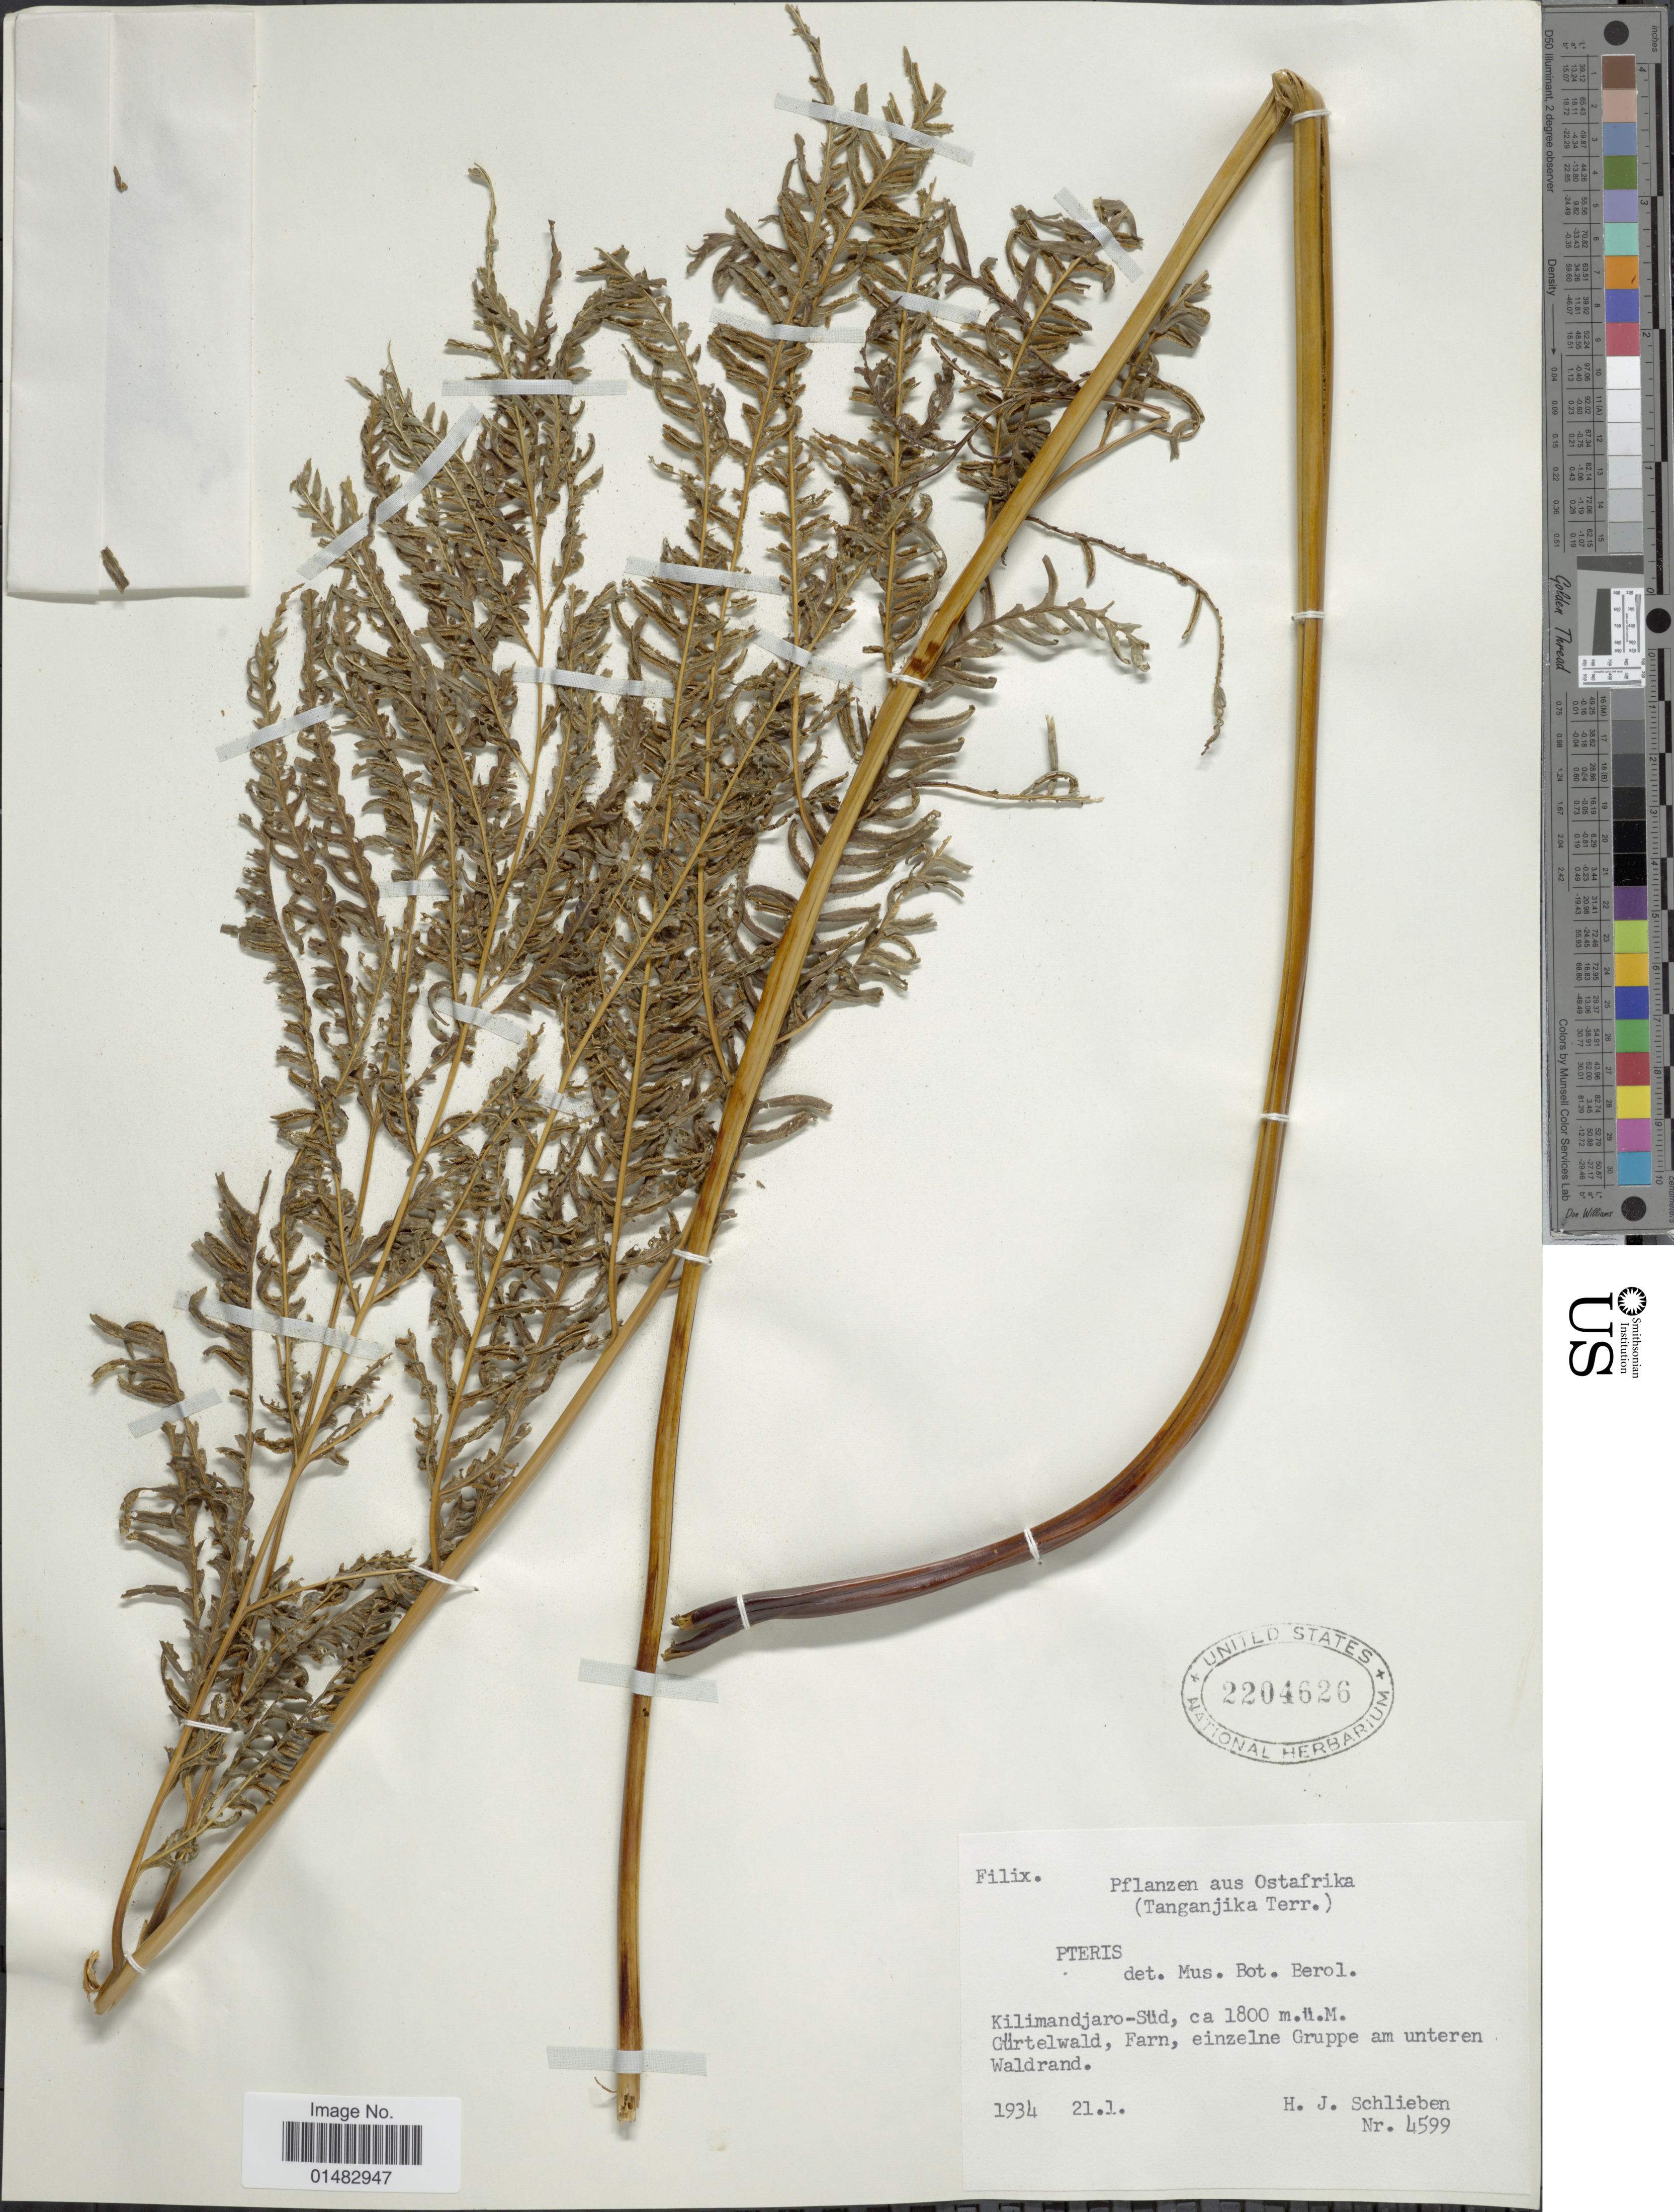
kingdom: Plantae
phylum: Tracheophyta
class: Polypodiopsida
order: Polypodiales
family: Pteridaceae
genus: Pteris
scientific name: Pteris sp.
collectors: H. J. Schlieben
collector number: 4599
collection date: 1934-01-12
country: Tanzania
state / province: Kilimanjaro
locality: Kilimandjaro-Sud, Curtelwald, farn, einzelne Gruppe am unteren Waldrand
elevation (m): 1800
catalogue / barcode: US 2204626